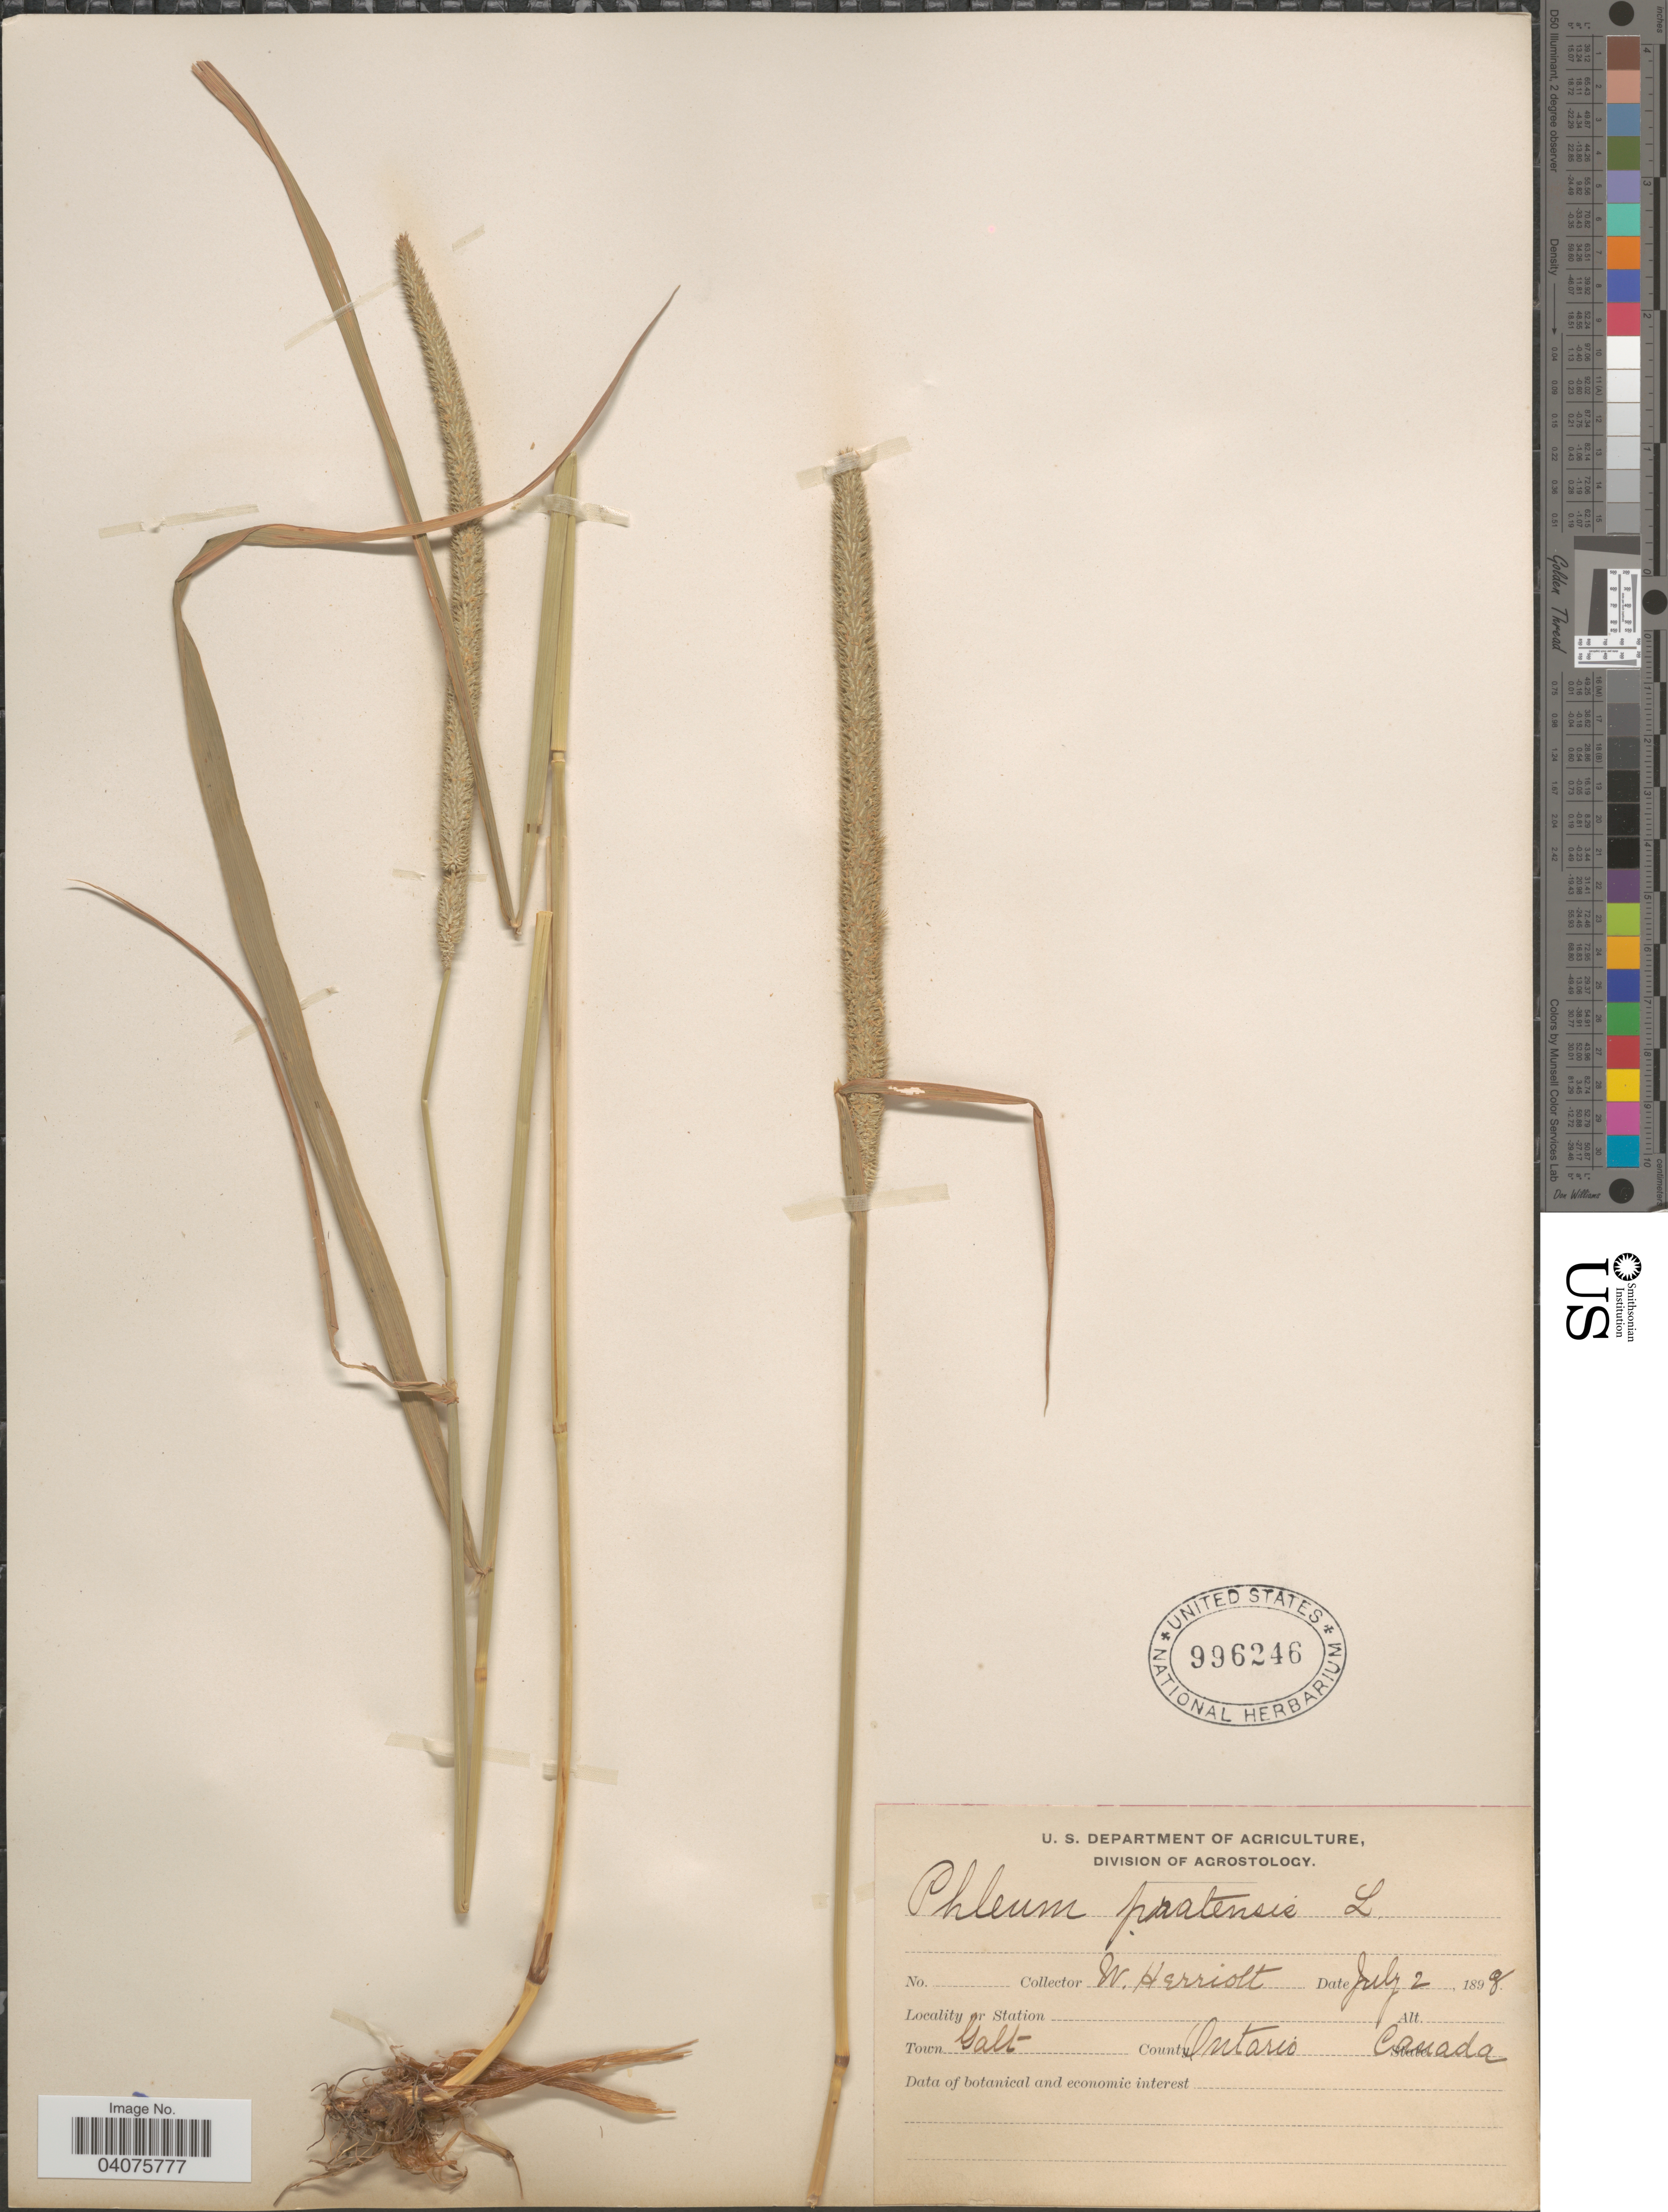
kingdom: Plantae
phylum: Tracheophyta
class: Liliopsida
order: Poales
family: Poaceae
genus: Phleum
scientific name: Phleum pratense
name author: L.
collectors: W. Herriot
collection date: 1898-07-02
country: Canada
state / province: Ontario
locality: Town Galt.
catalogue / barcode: US 996246